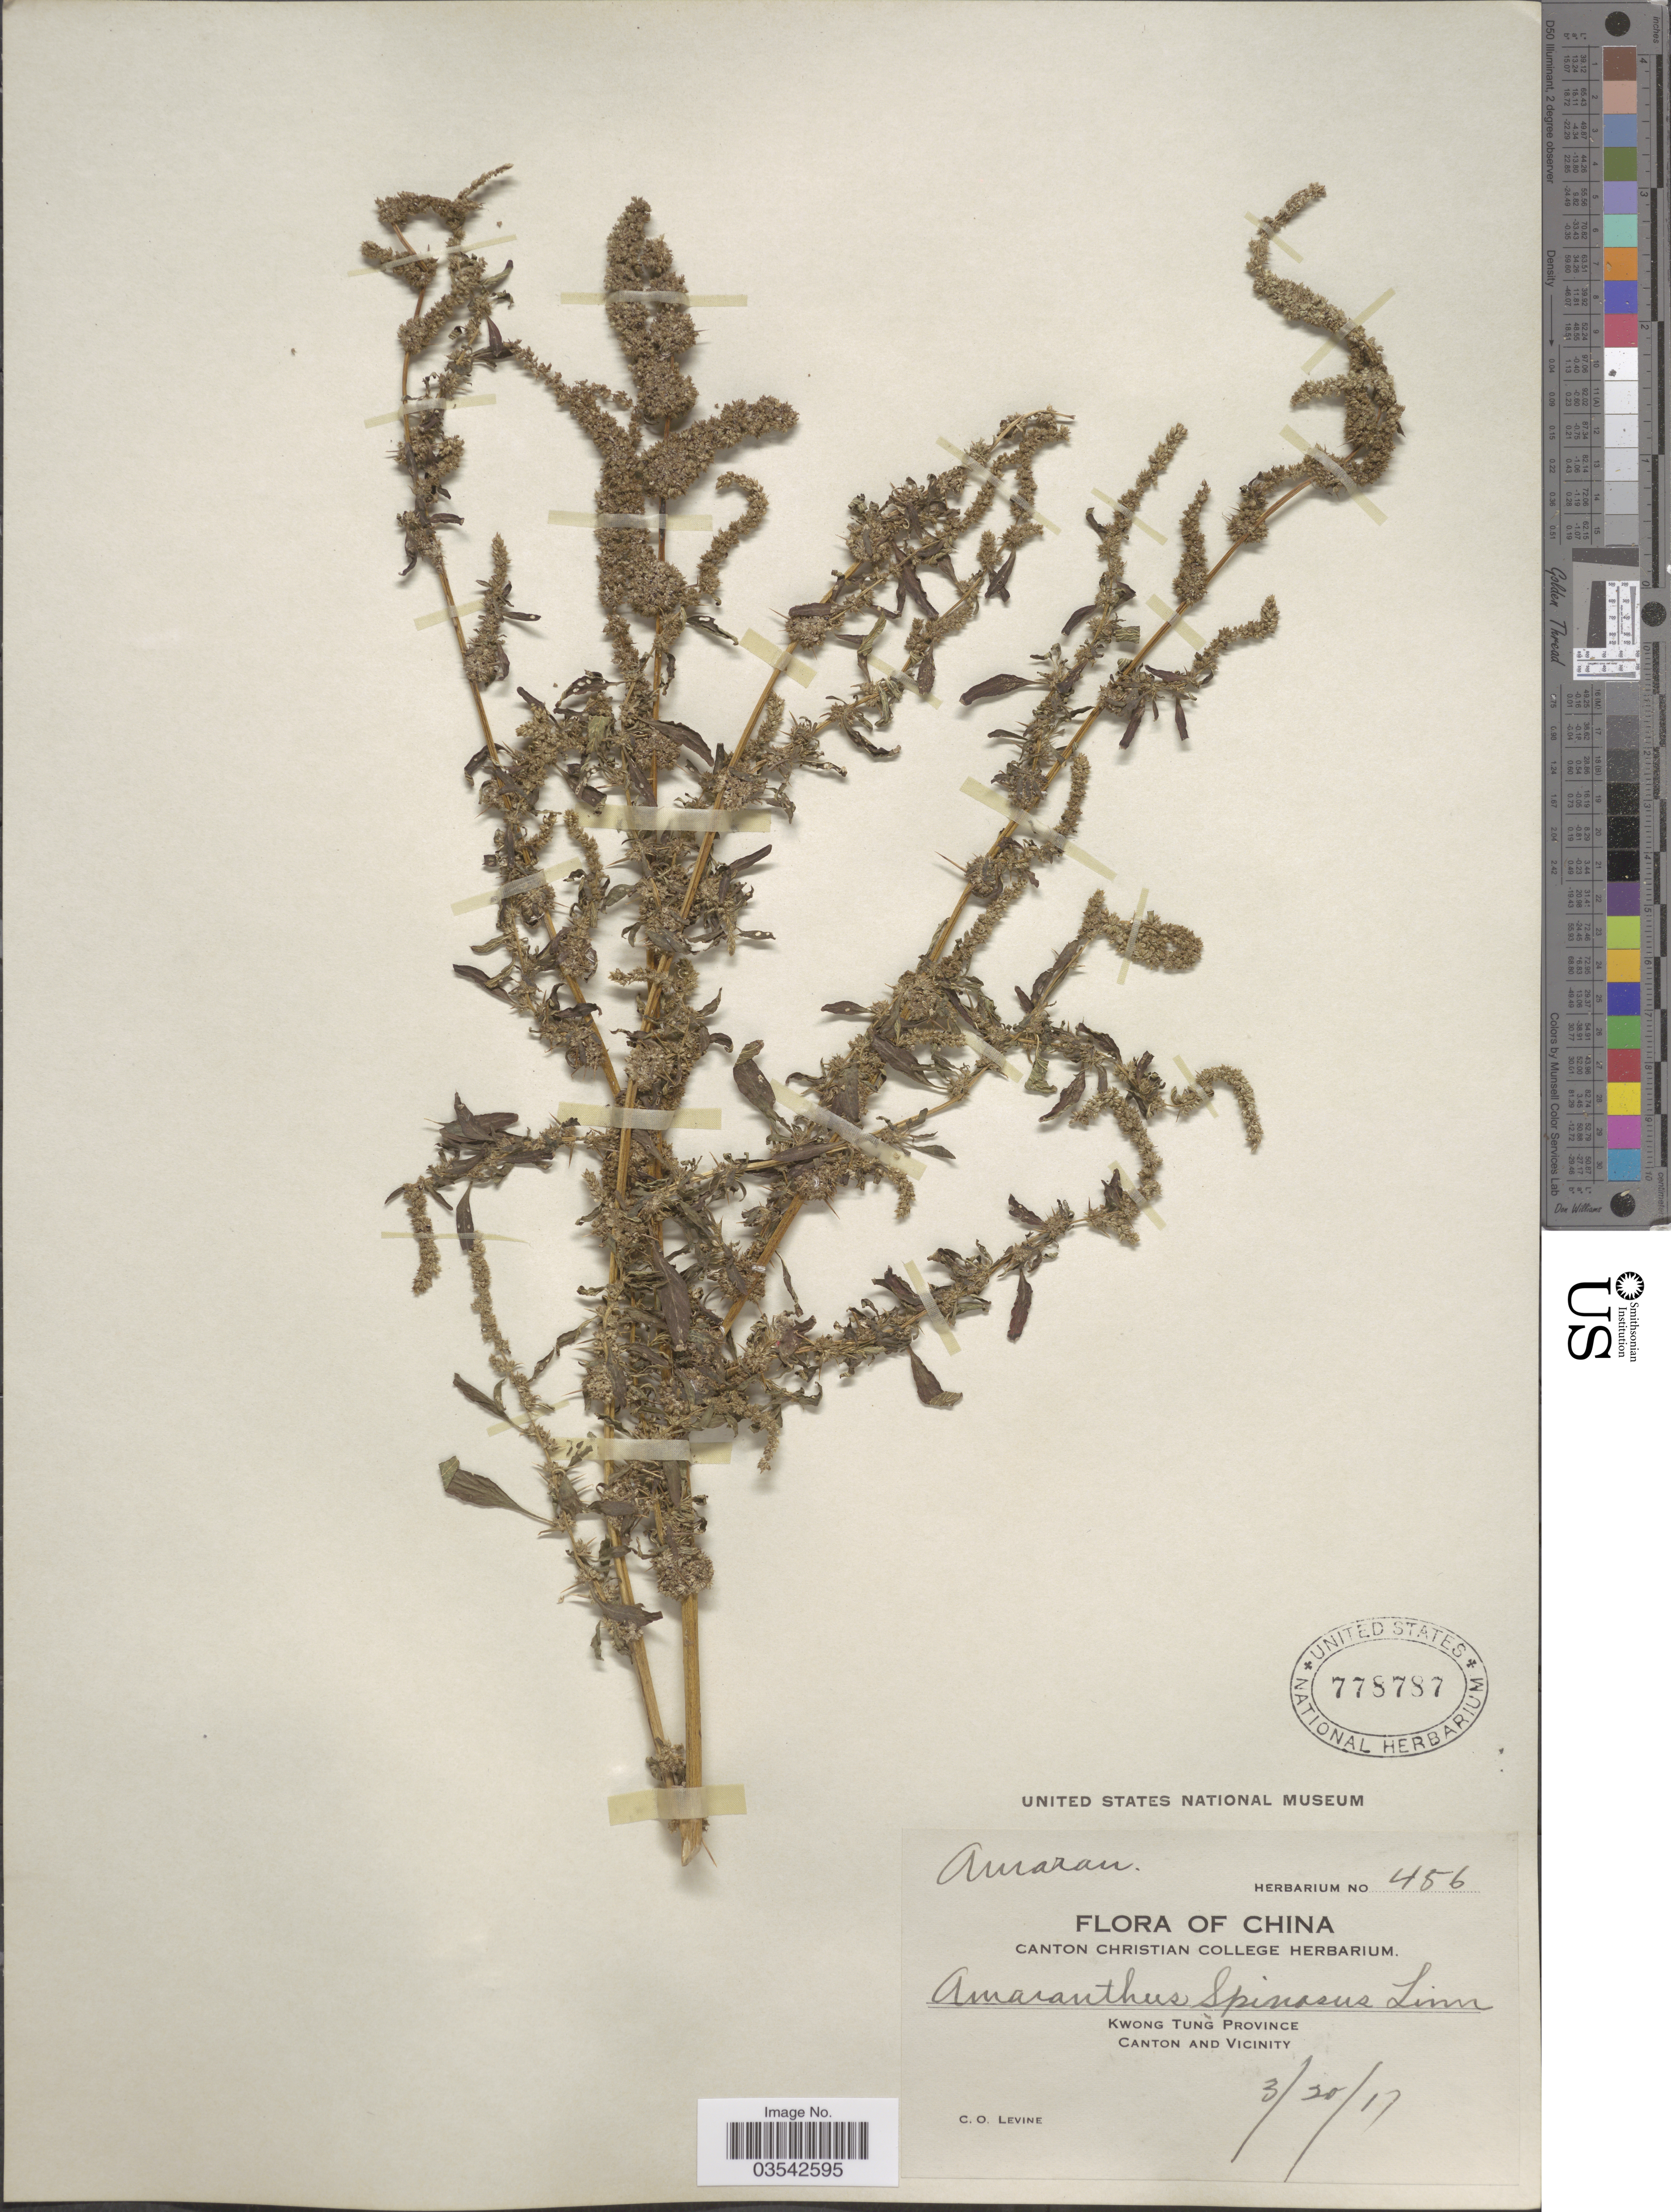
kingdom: Plantae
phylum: Tracheophyta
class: Magnoliopsida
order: Caryophyllales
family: Amaranthaceae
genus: Amaranthus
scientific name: Amaranthus spinosus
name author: L.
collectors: C. O. Levine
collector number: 456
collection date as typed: Transcribed d/m/y: 20/3/17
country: China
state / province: Guangdong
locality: Kwong Tung Province. Canton and Vicinity.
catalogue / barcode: US 778787